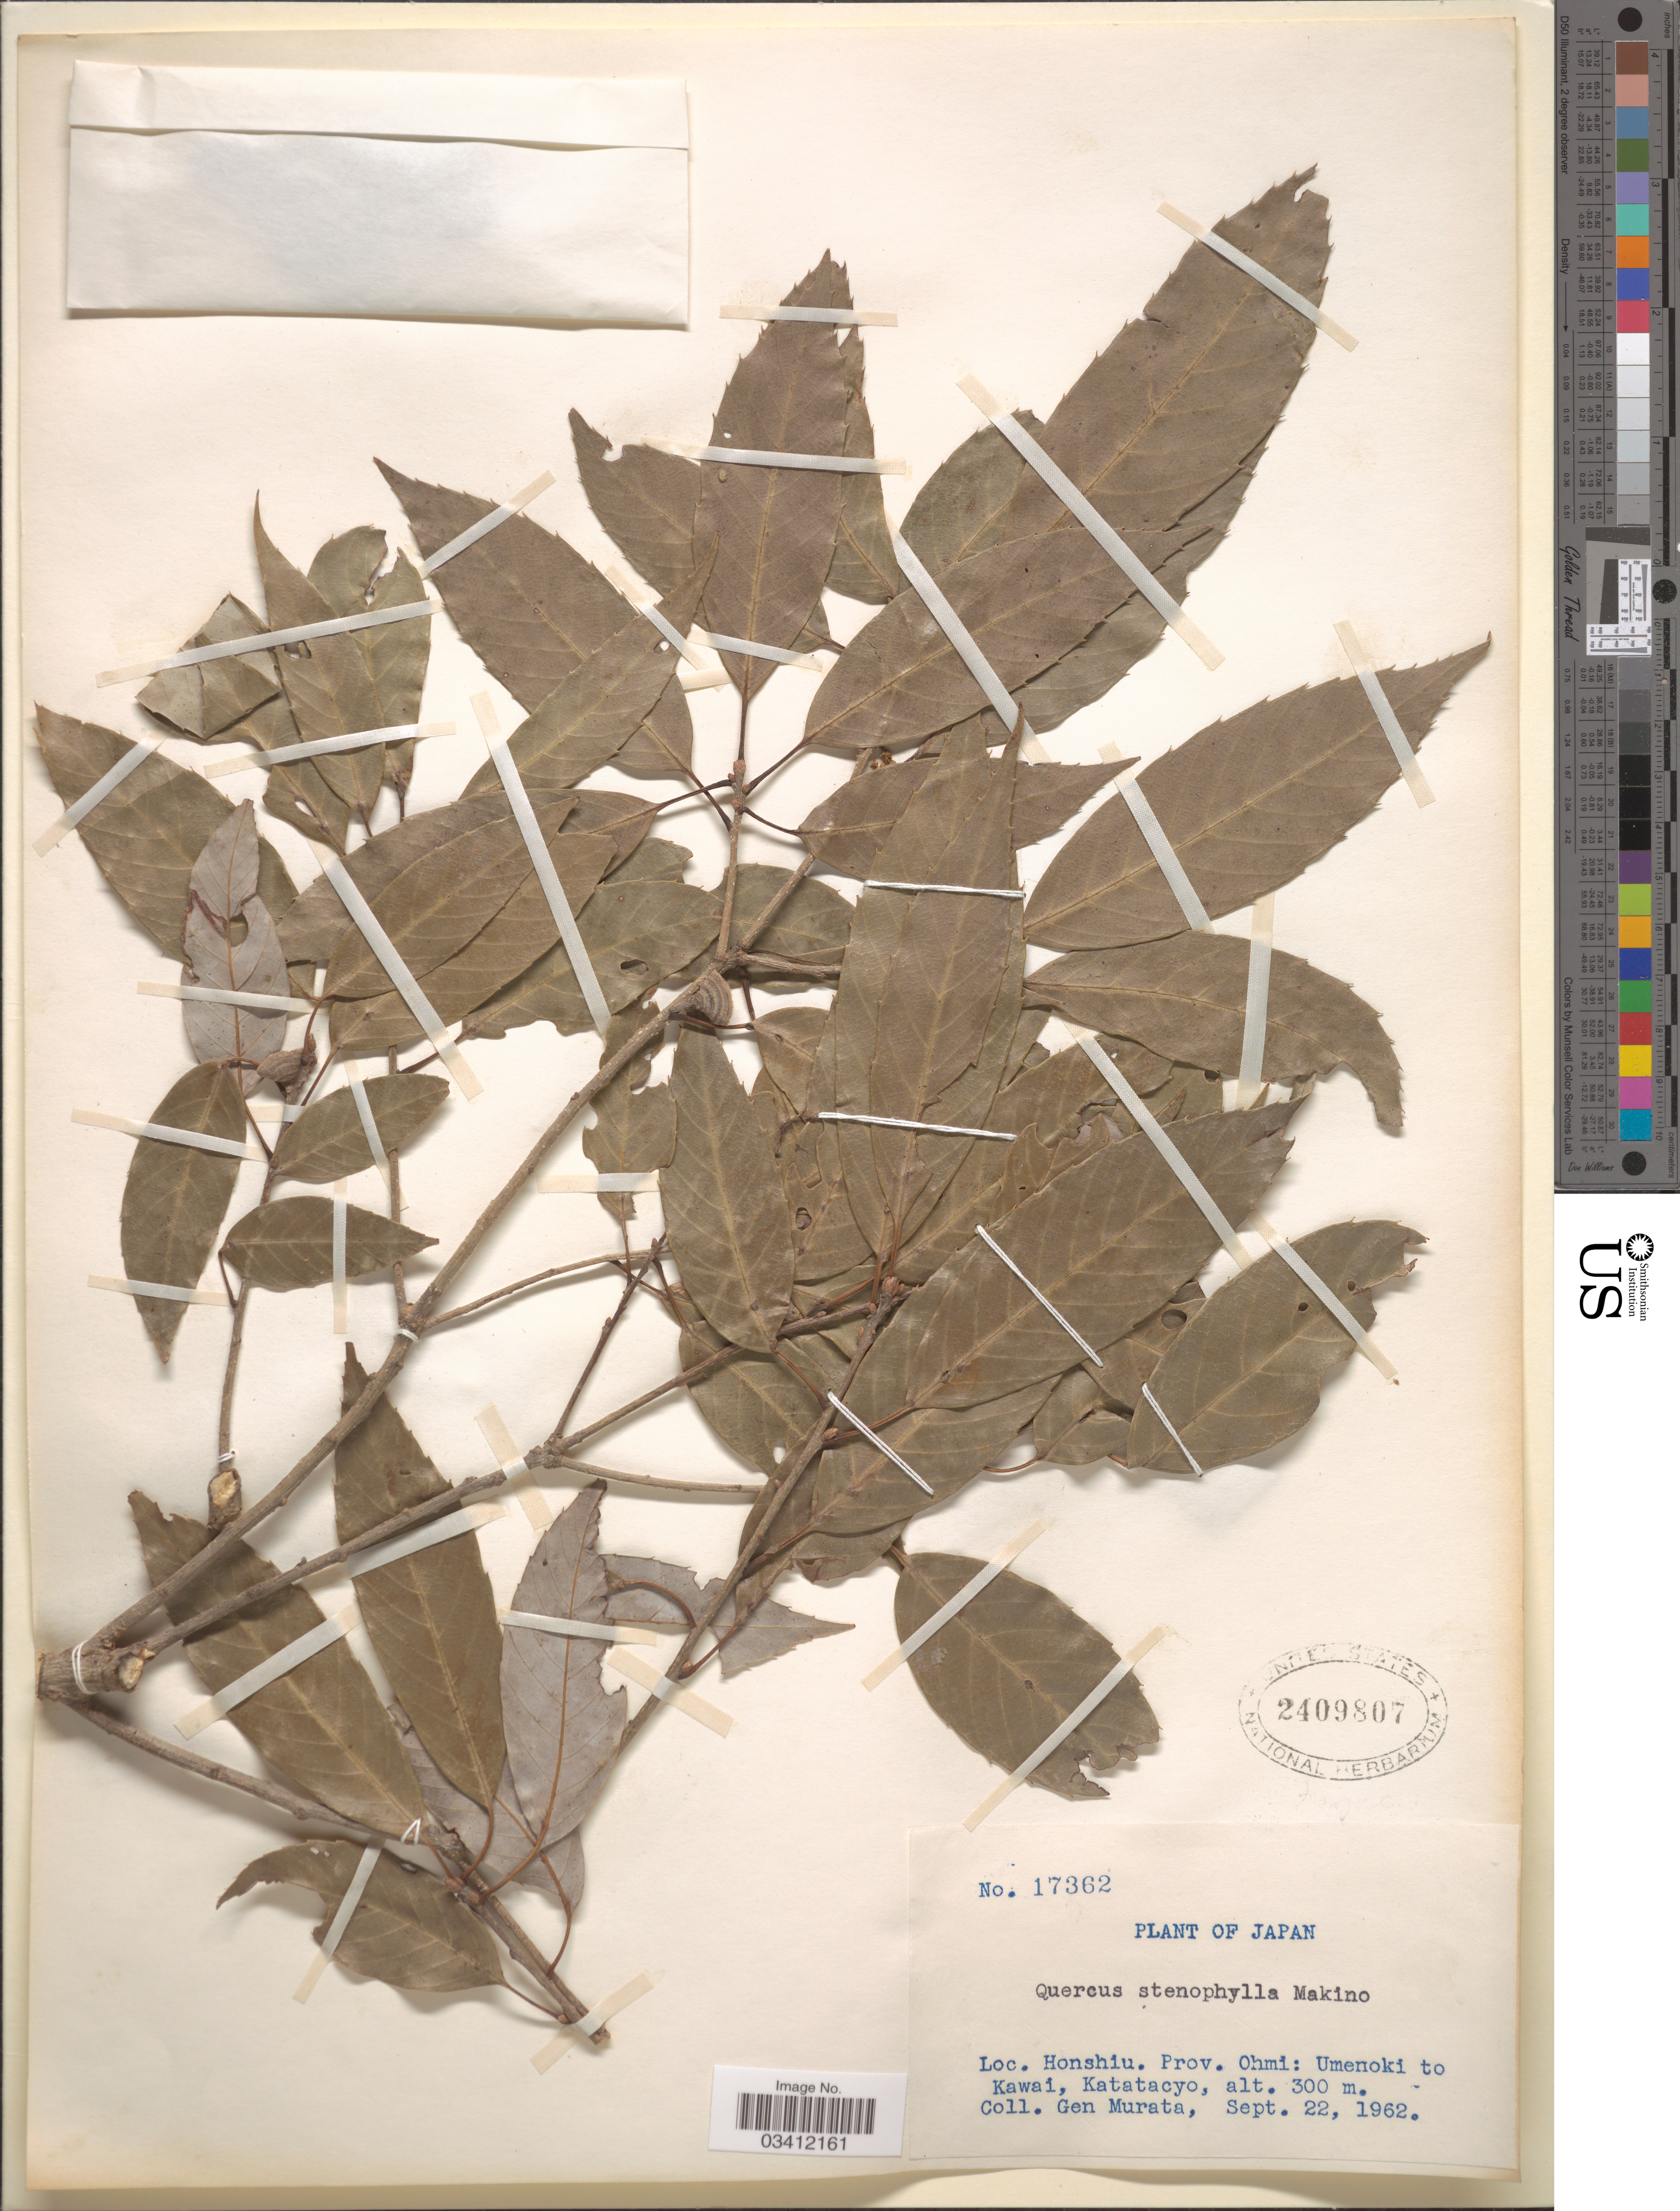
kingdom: Plantae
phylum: Tracheophyta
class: Magnoliopsida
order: Fagales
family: Fagaceae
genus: Quercus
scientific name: Quercus salicina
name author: Blume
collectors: G. Murata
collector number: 17362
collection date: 1962-09-22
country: Japan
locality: Honshiu. Prov. Ohmi: Umenoki to Kawai, Katatacyo.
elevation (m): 300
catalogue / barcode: US 2409807